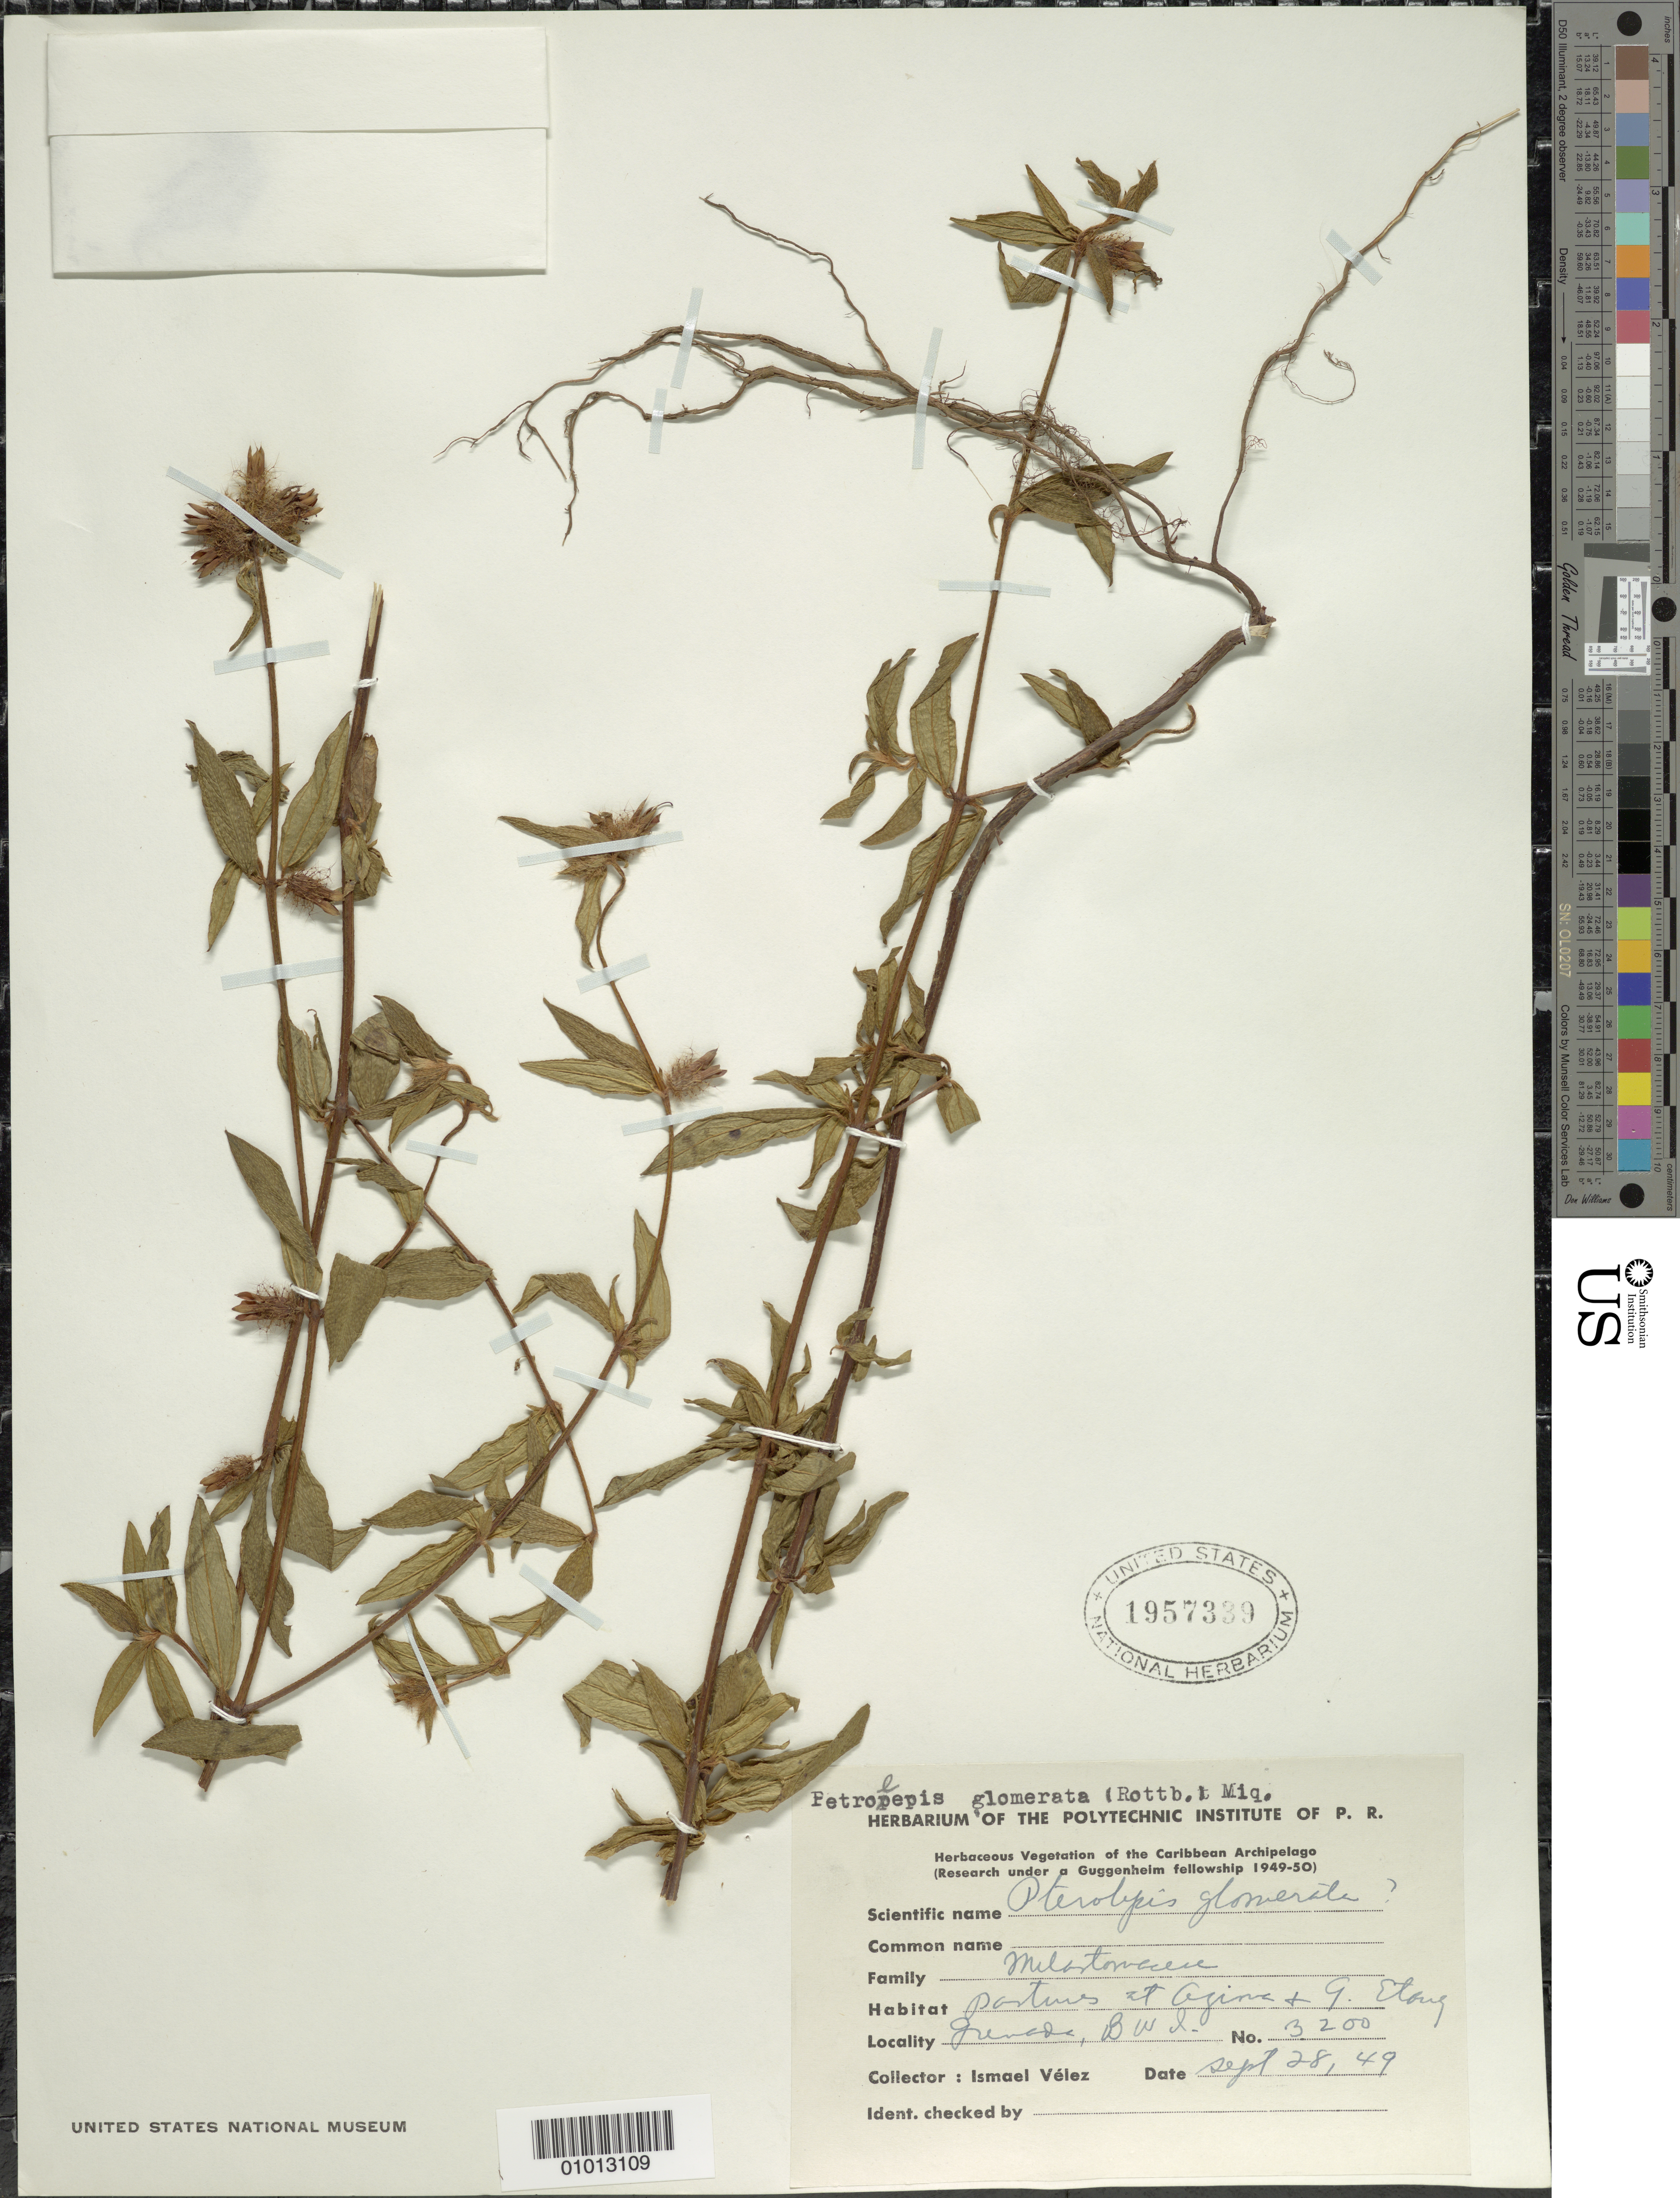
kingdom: Plantae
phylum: Tracheophyta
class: Magnoliopsida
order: Myrtales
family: Melastomataceae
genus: Pterolepis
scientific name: Pterolepis glomerata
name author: (Rottb.) Miq.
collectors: I. Velez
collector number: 3200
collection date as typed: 28 Sep 1949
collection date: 1949-09-28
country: Grenada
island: Grenada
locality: Agina and Grand Etang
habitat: Pastures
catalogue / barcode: US 1957339